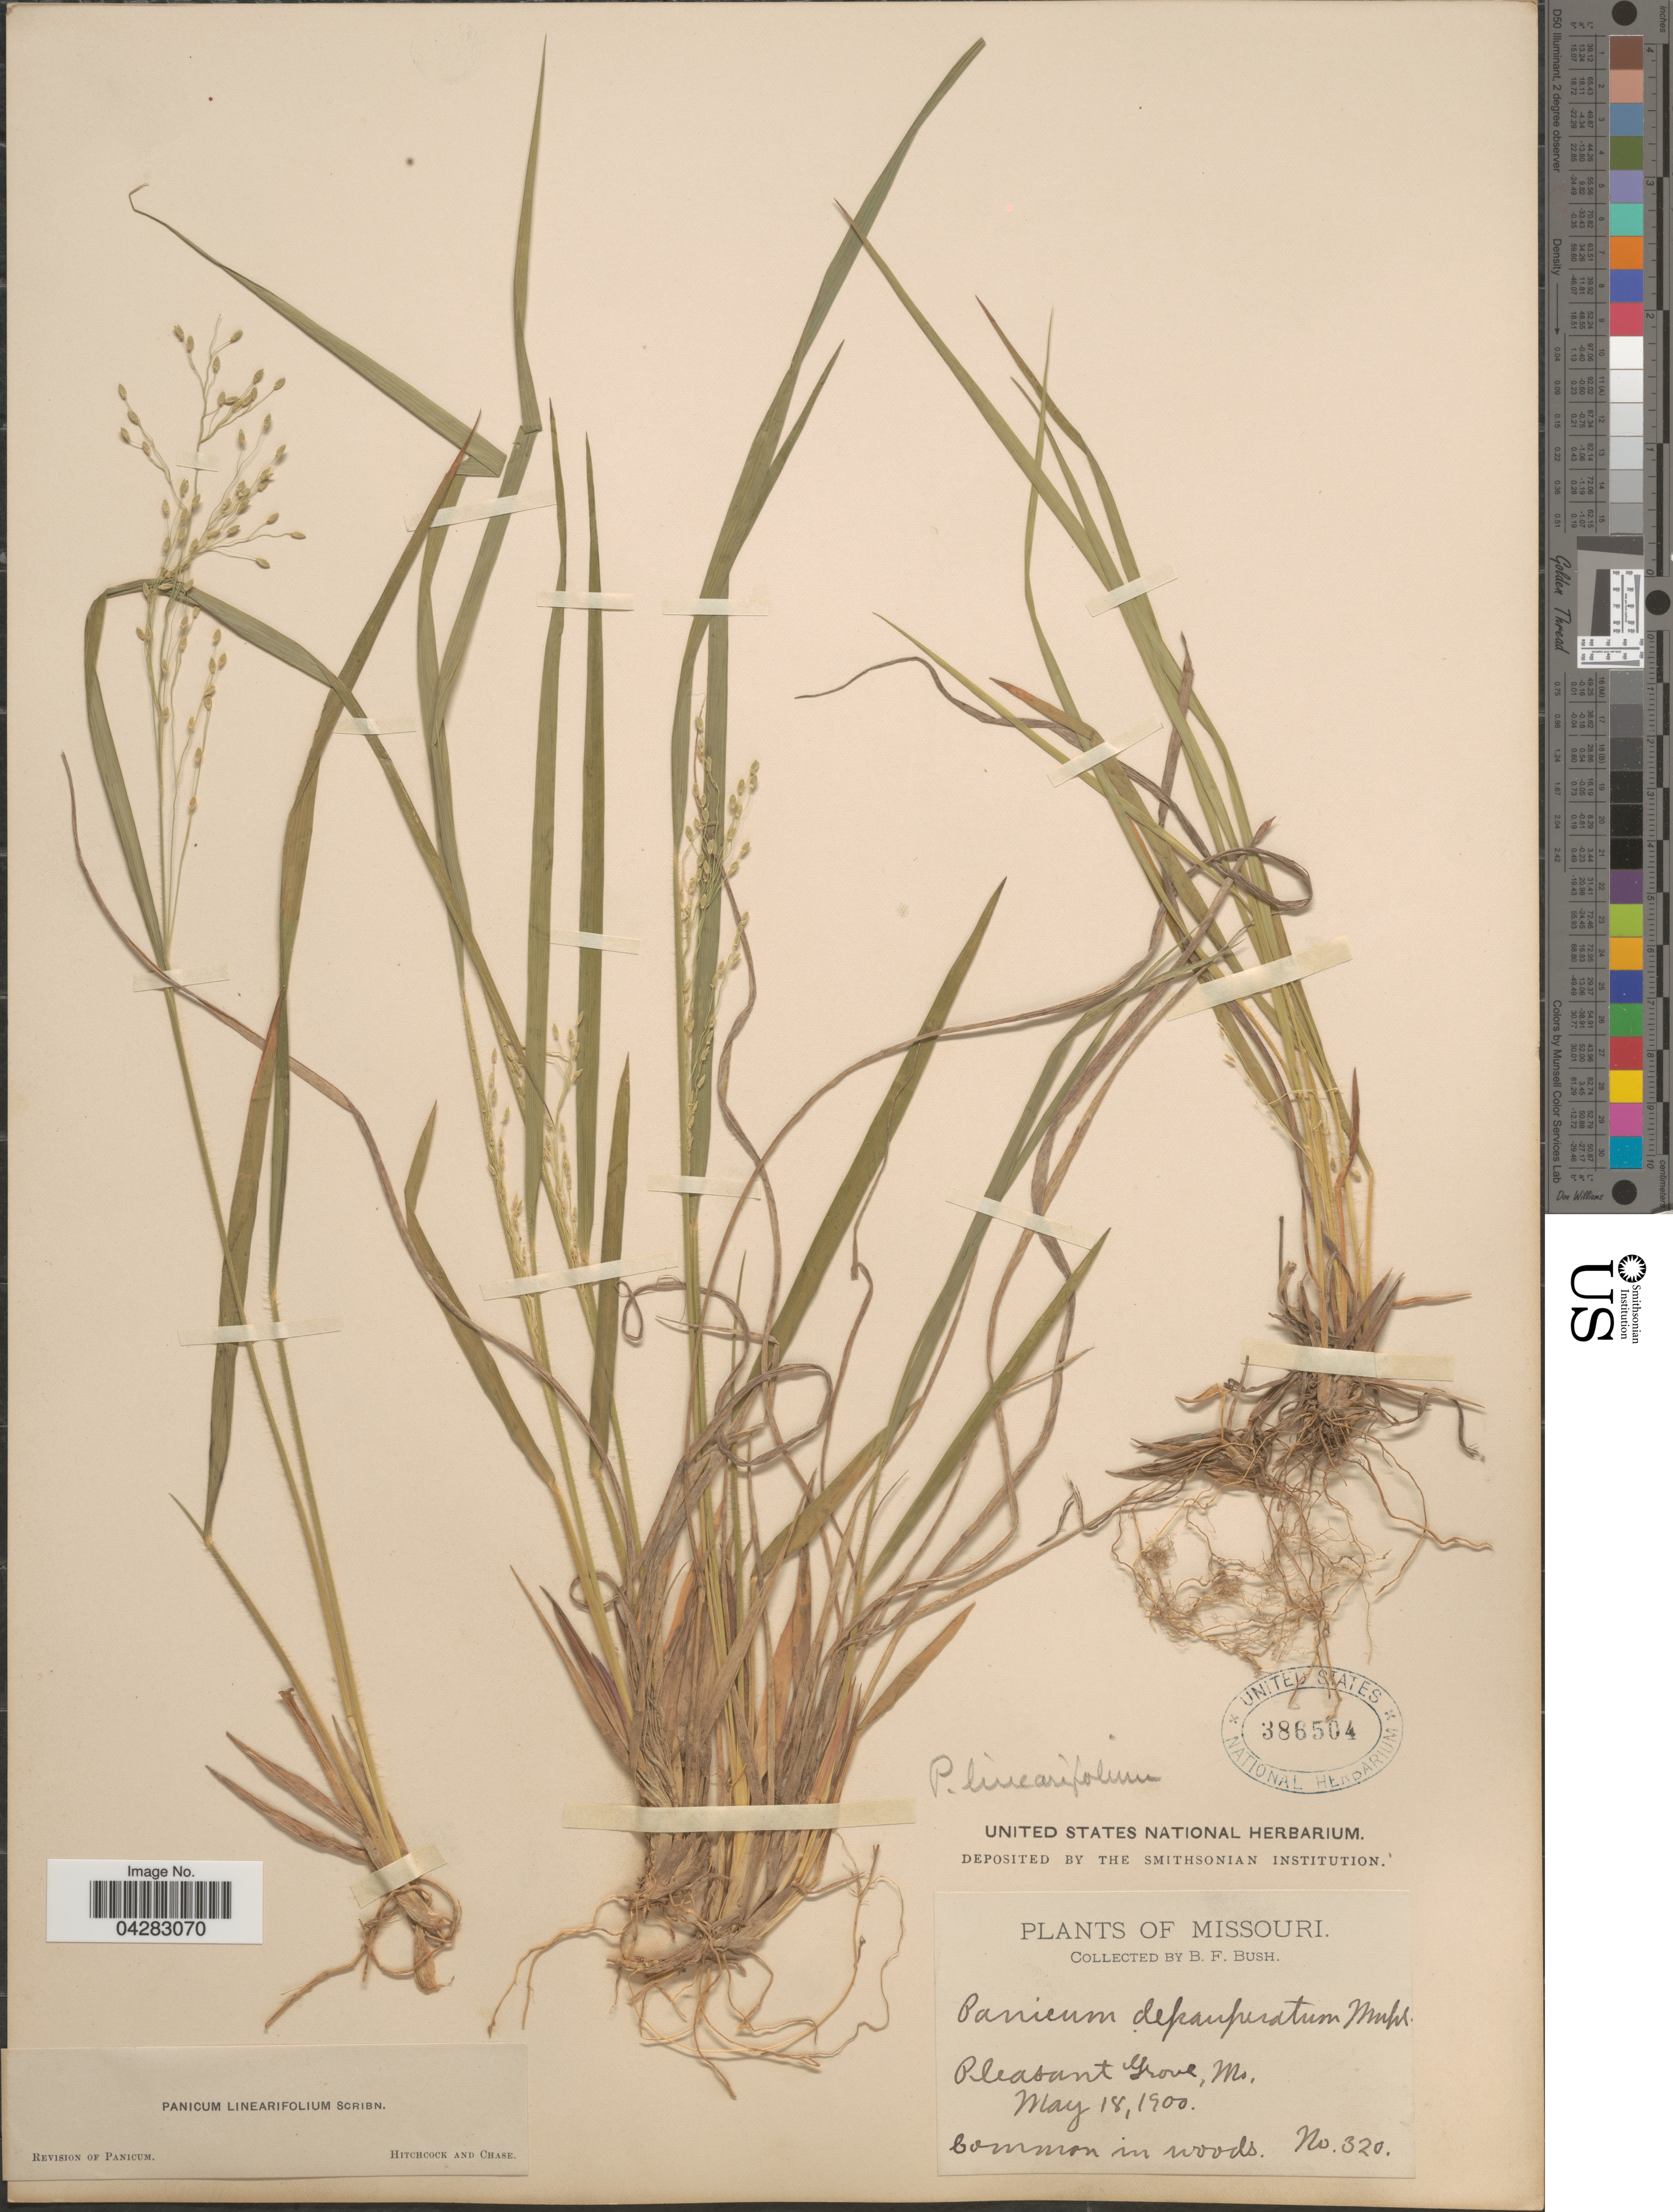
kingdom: Plantae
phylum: Tracheophyta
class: Liliopsida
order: Poales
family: Poaceae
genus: Dichanthelium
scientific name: Dichanthelium linearifolium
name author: (Scribn.) Gould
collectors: B. F. Bush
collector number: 320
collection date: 1900-05-18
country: United States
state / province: Missouri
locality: Pleasant Grove. Common in woods.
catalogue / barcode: US 386504